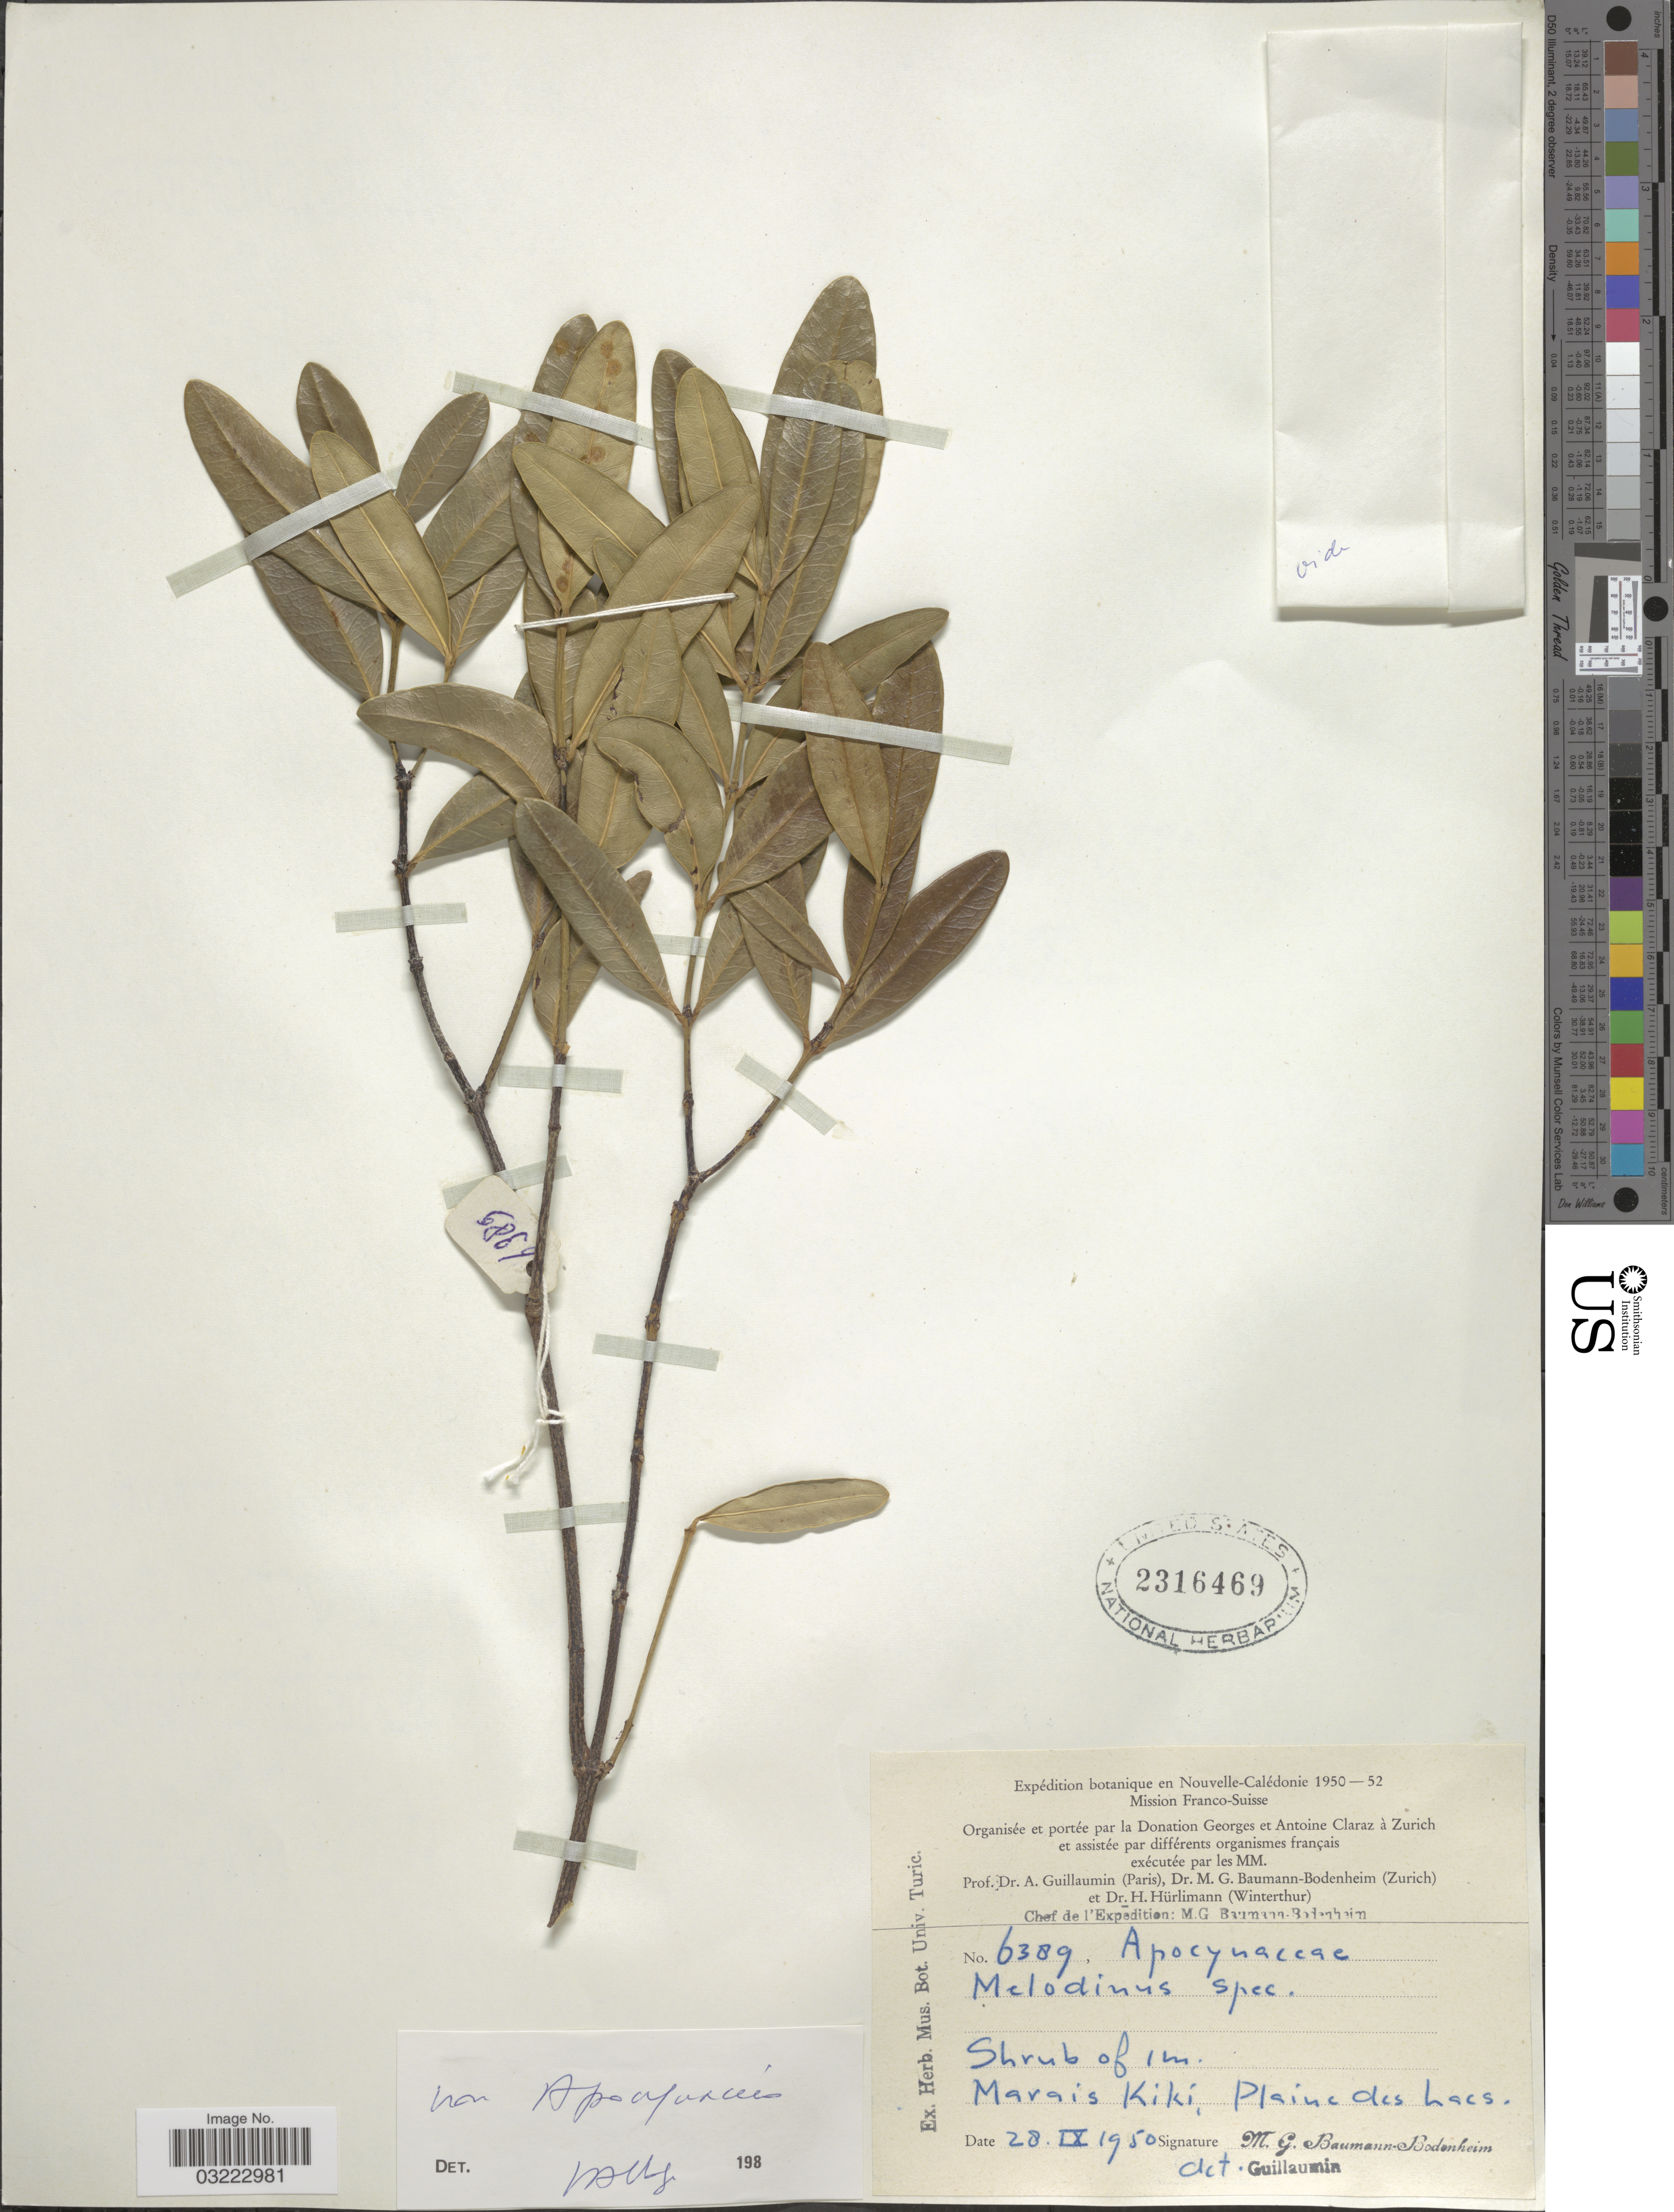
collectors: M. G. Baumann-Bodenheim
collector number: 6389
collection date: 1950-09-28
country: New Caledonia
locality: Nouvelle-Calédonie. Marais Kiki, Plaine des Lacs.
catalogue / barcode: US 2316469